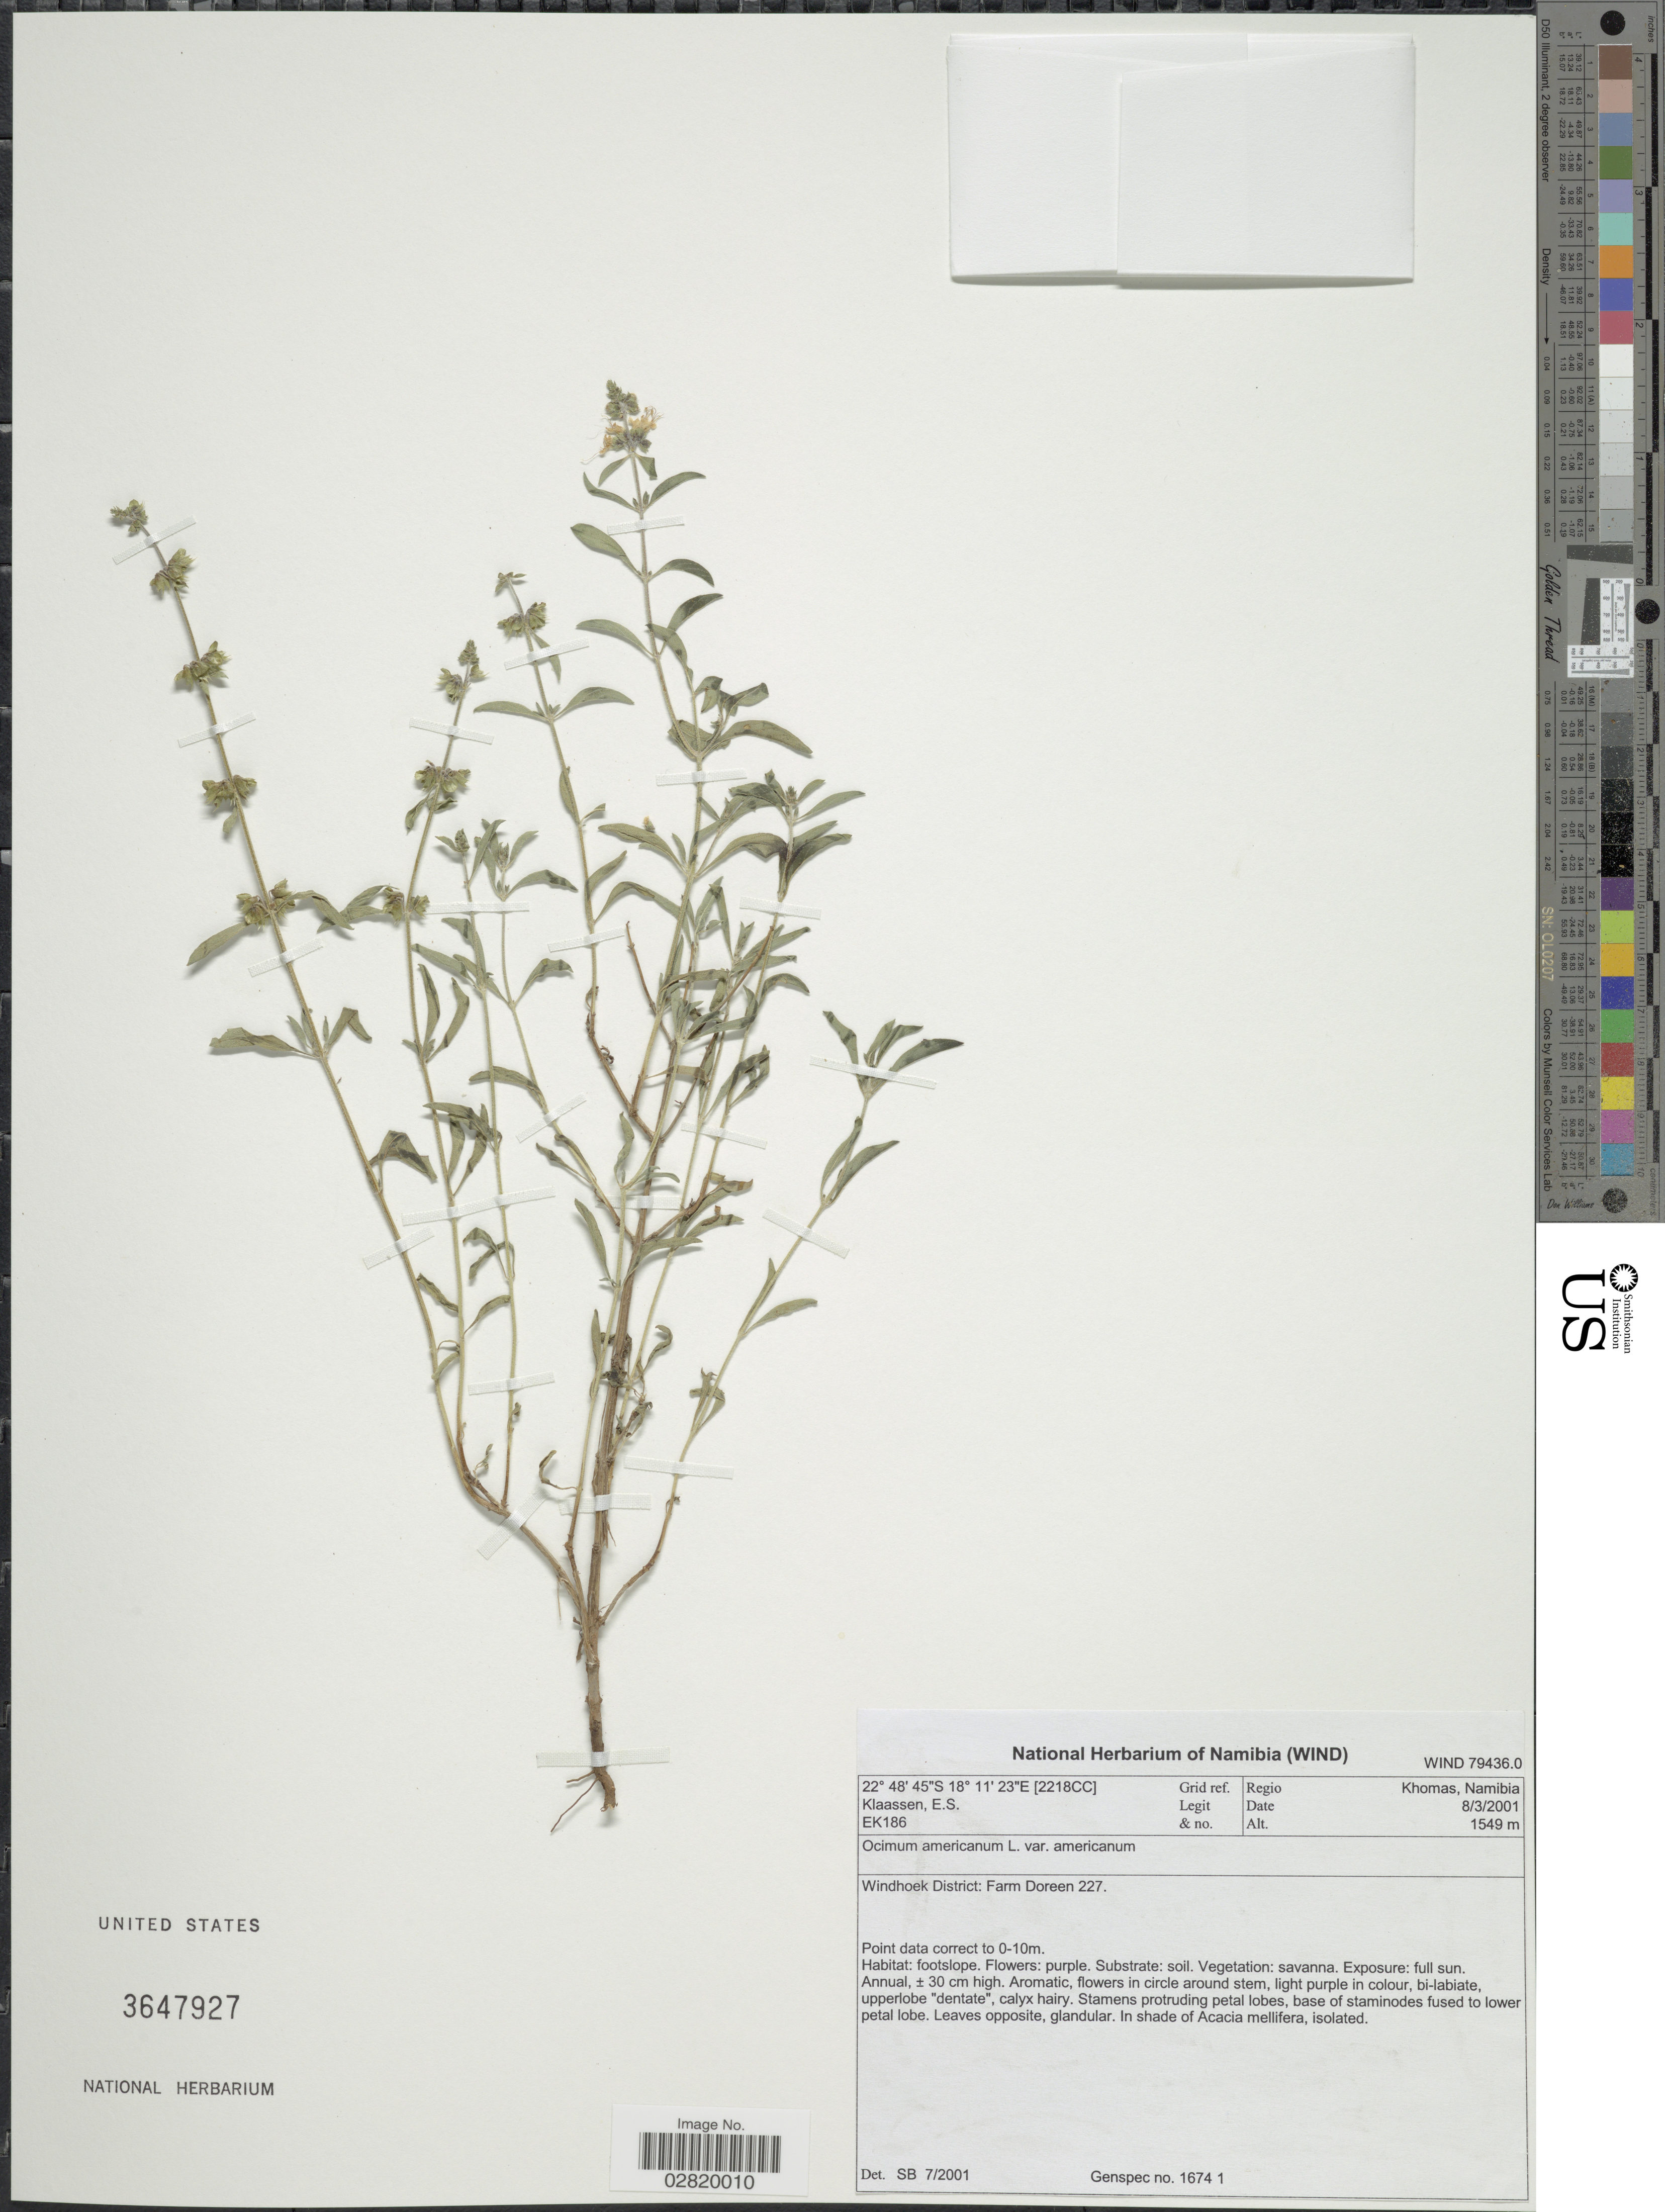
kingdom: Plantae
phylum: Tracheophyta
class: Magnoliopsida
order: Lamiales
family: Lamiaceae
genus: Ocimum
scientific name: Ocimum americanum var. americanum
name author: L.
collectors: E. S. Klaassen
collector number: EK186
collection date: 2001-03-08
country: Namibia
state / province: Khomas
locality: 2218CC Grid ref., Regio Khomas, Windhoek District: Farm Doreen 227.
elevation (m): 1549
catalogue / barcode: US 3647927